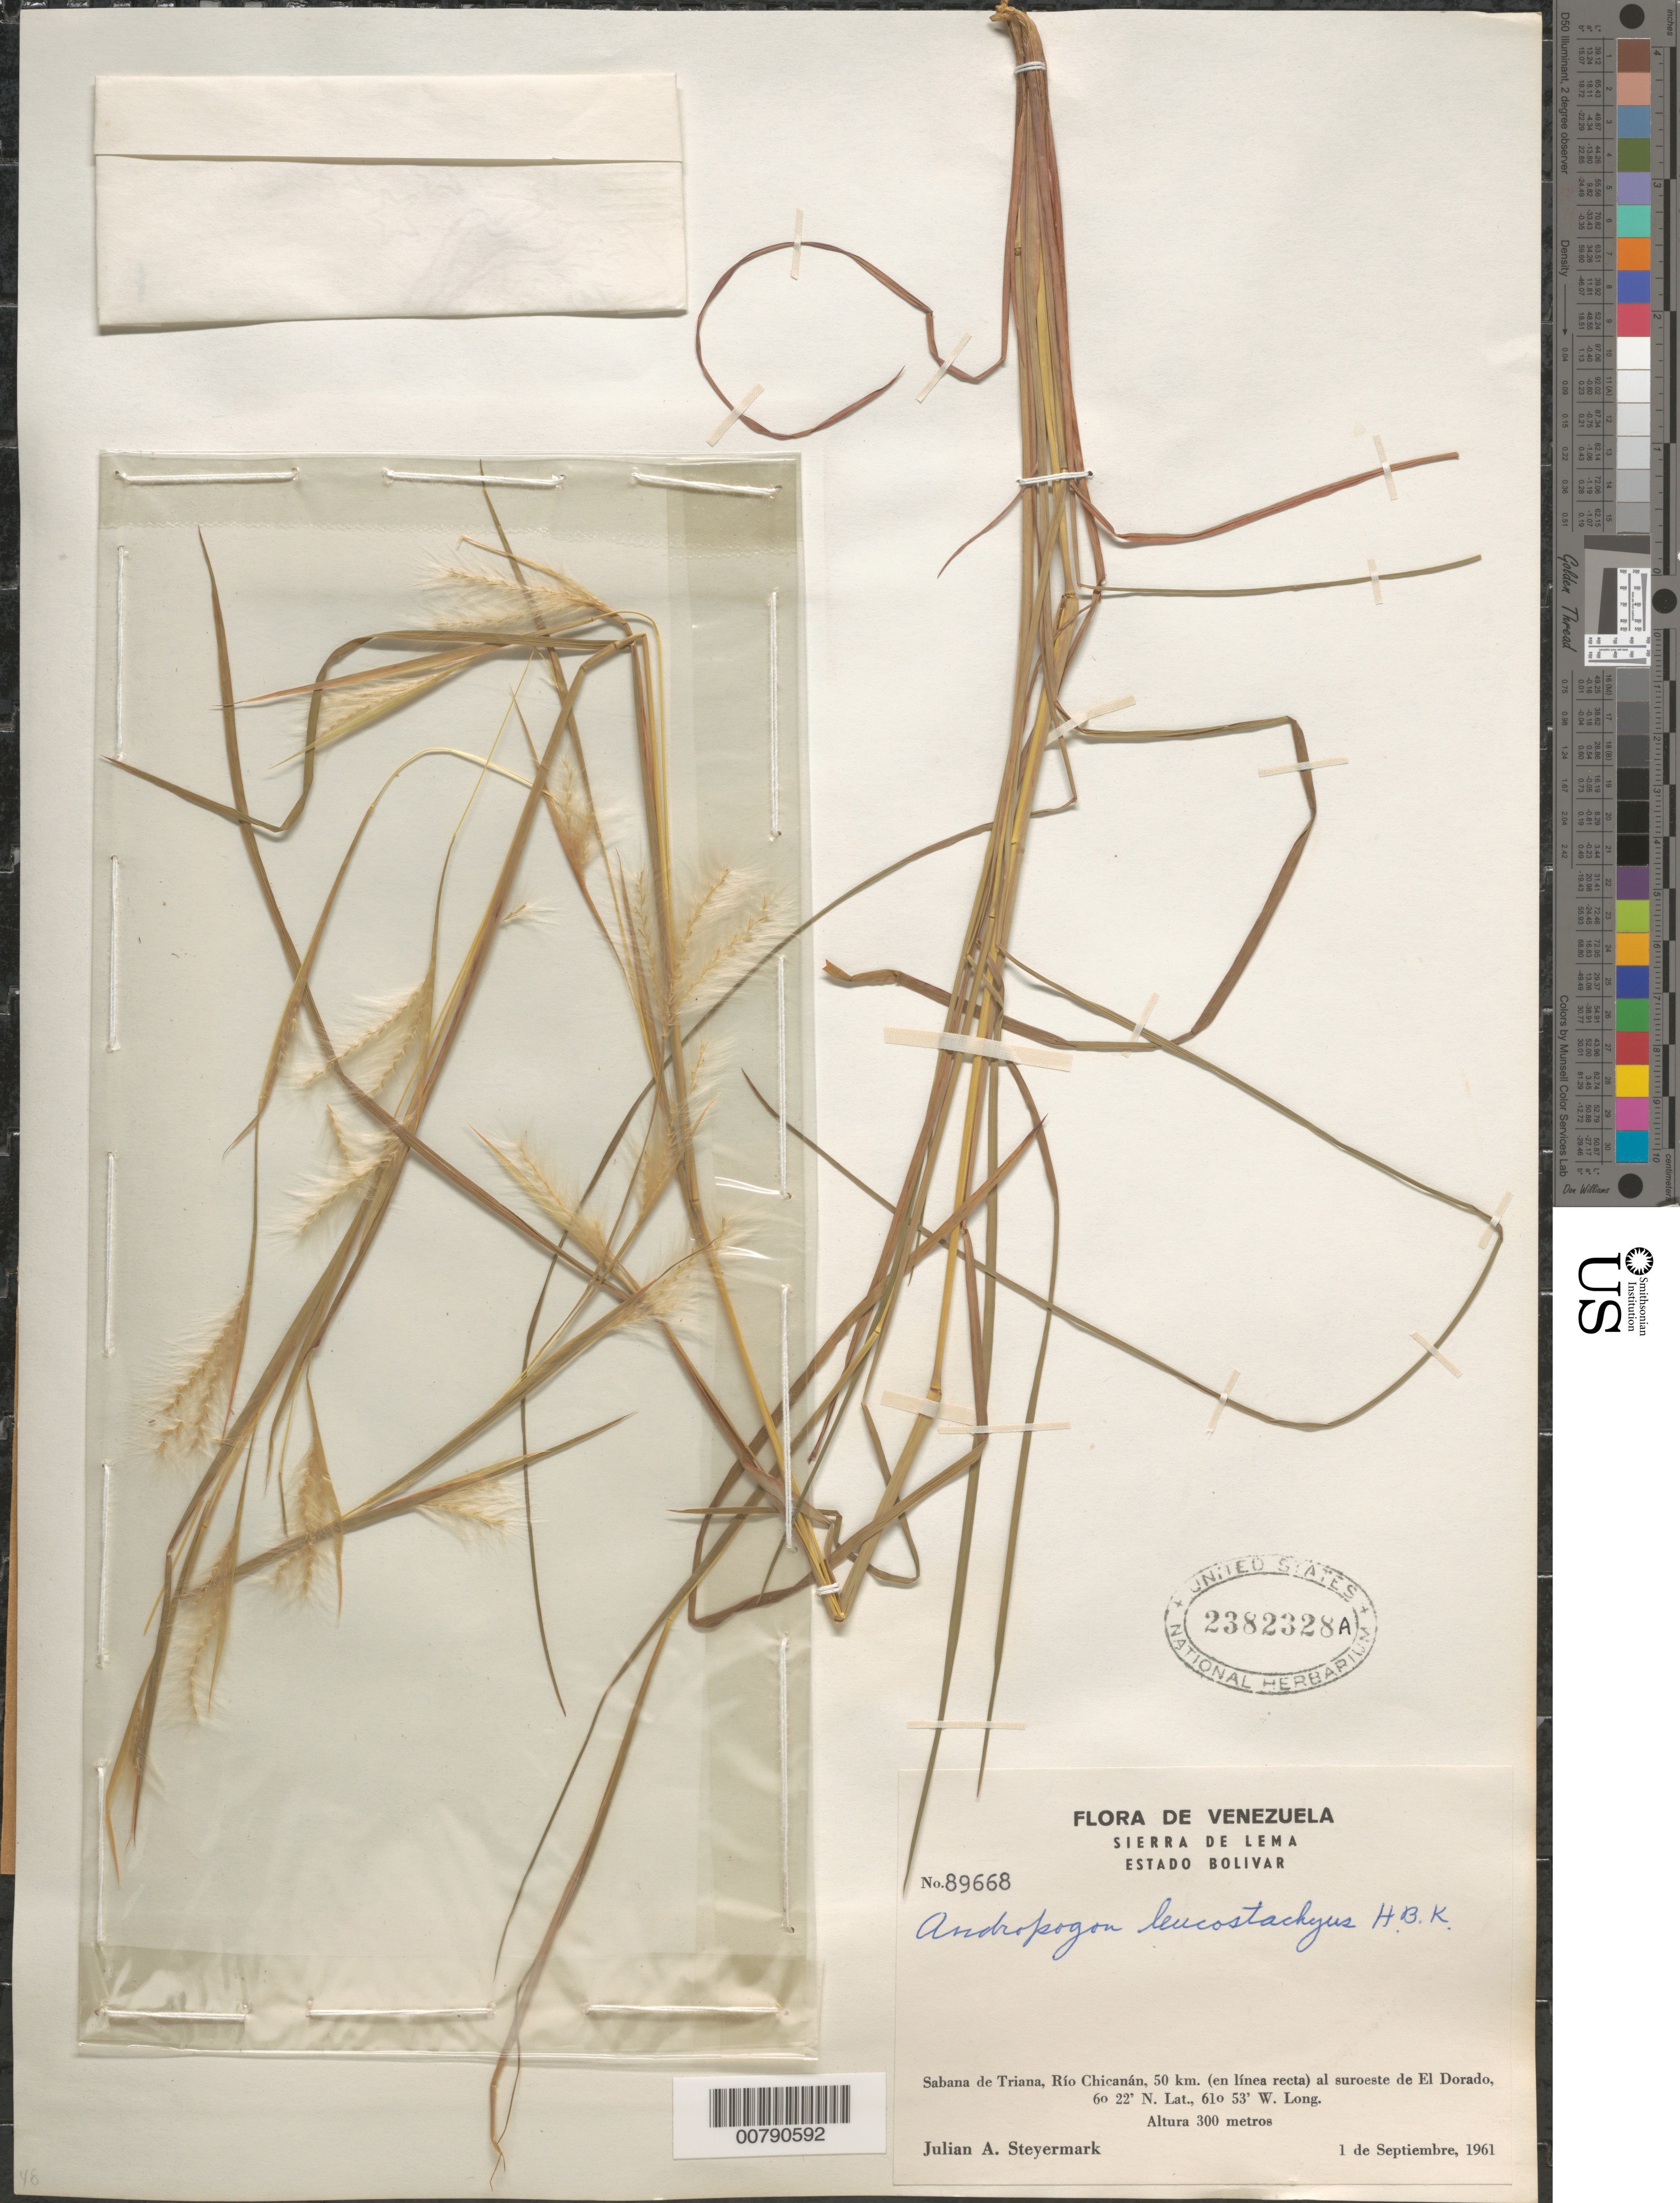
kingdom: Plantae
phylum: Tracheophyta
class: Liliopsida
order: Poales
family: Poaceae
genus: Andropogon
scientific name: Andropogon leucostachyus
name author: Kunth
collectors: J. Steyermark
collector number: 89668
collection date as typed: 1-Sep-61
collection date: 1961-09-01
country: Venezuela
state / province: Bolívar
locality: Sabana de Triana, Río Chicanán, 50 km (in línea recta) al SW de El Dorado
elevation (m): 300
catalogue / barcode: US 2382328A